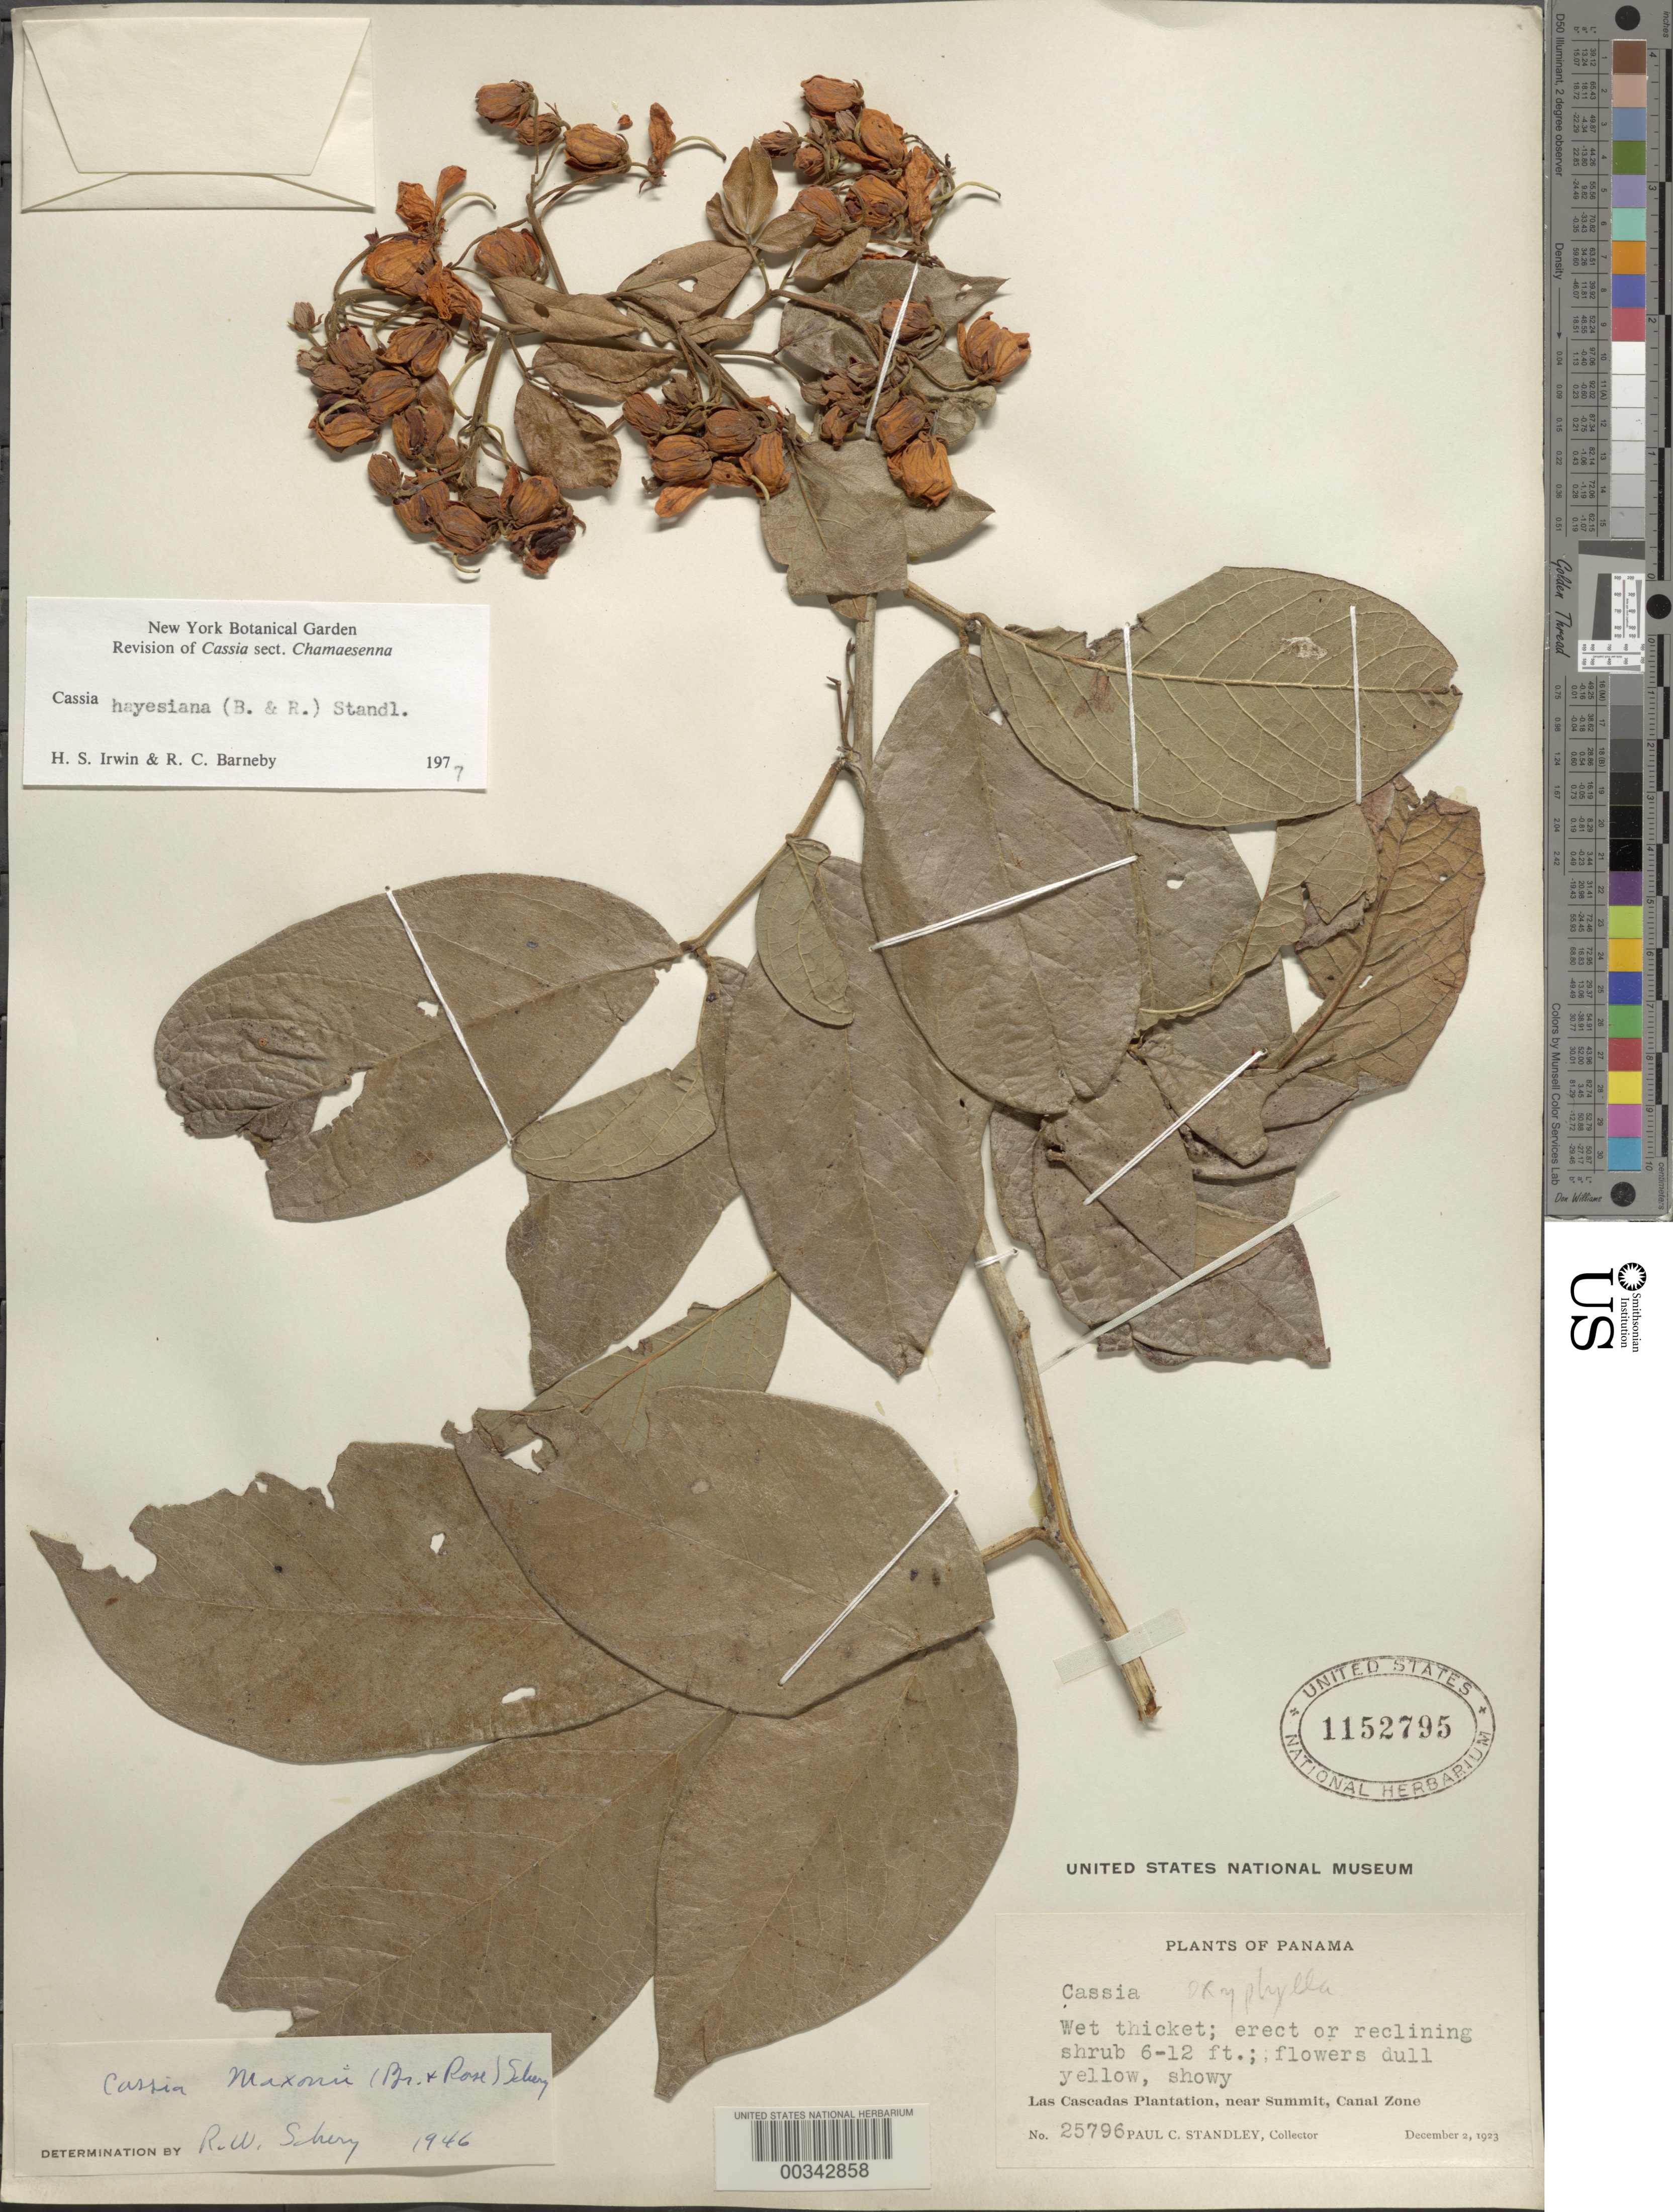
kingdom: Plantae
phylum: Tracheophyta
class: Magnoliopsida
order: Fabales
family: Fabaceae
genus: Senna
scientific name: Senna hayesiana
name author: (Britton & Rose) H.S. Irwin & Barneby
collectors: P. C. Standley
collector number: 25796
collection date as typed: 02 Dec 1923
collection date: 1923-12-02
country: Panama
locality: Las Cascadas Plantation, near summit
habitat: Wet thicket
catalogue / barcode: US 1152795